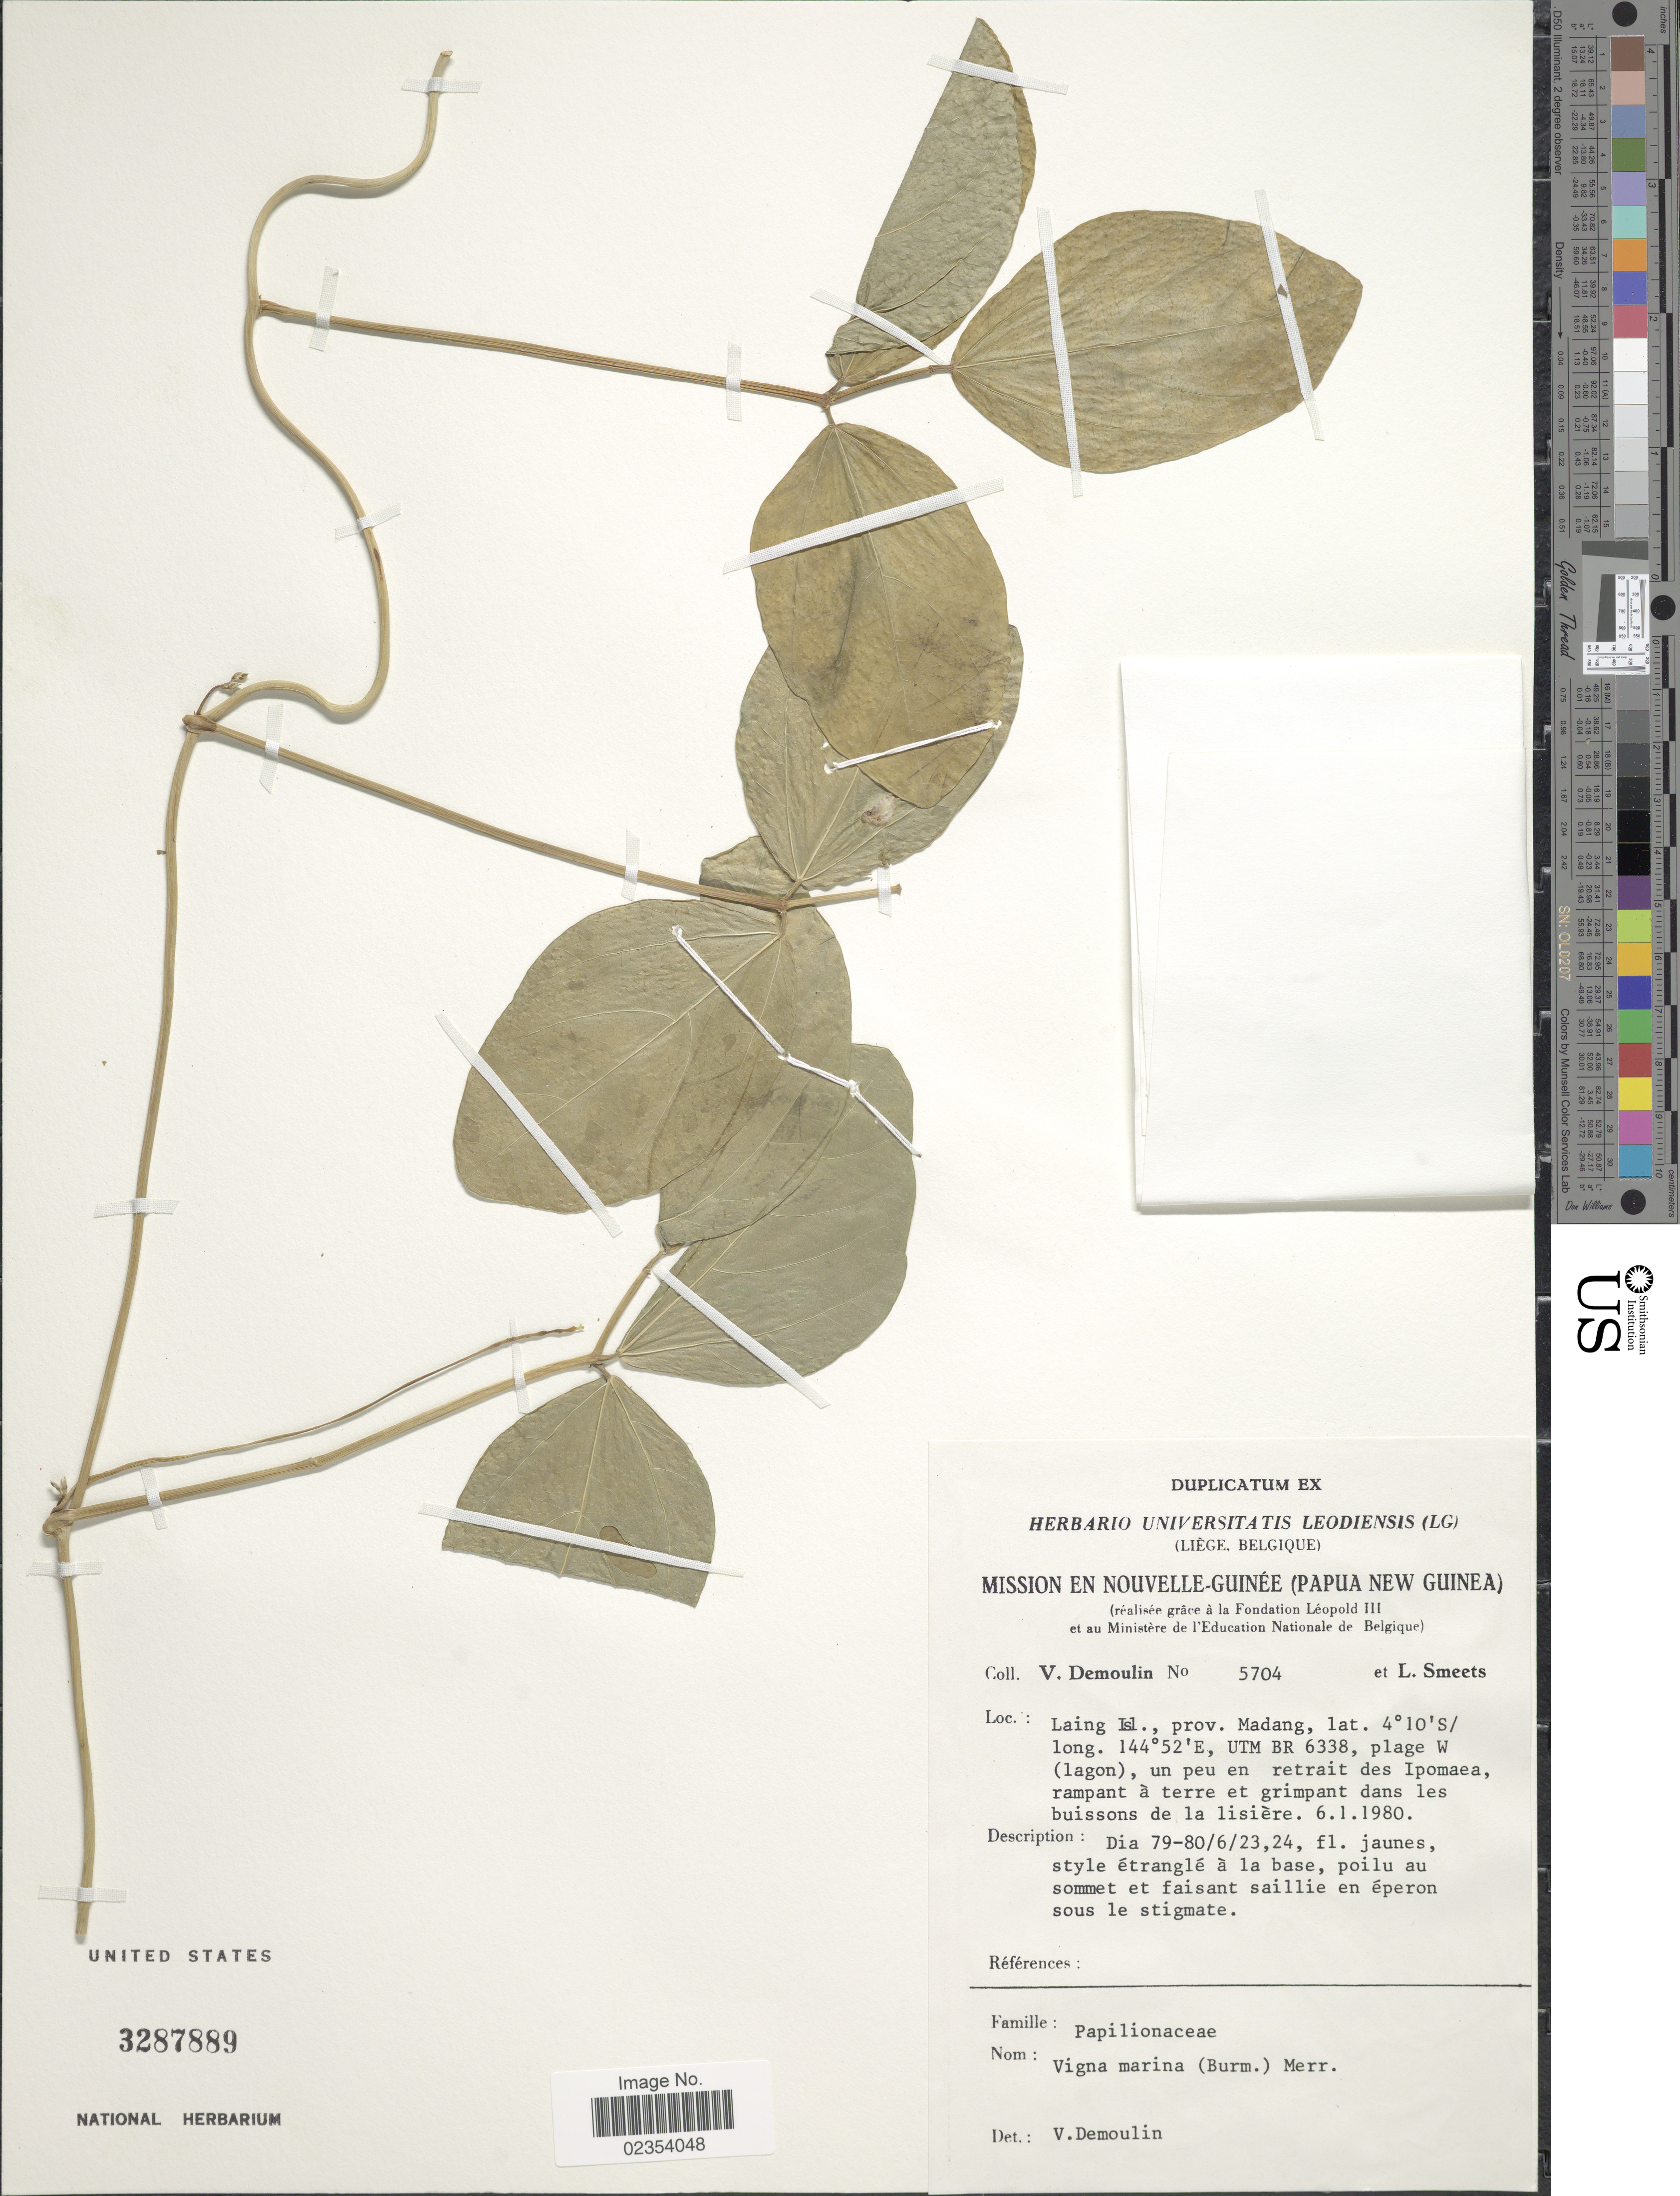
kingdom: Plantae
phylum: Tracheophyta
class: Magnoliopsida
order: Fabales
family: Fabaceae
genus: Vigna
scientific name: Vigna marina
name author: (Burm.) Merr.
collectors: V. Demoulin & L. Smeets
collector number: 5704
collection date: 1980-01-06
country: Papua New Guinea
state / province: Madang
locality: Laing Isl., prov. Madang, UTM BR 6338, plage W (lagon), un peu en retrait des Ipomaea, rampant à terre et grimpant dans les buissons de la lisière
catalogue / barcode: US 3287889